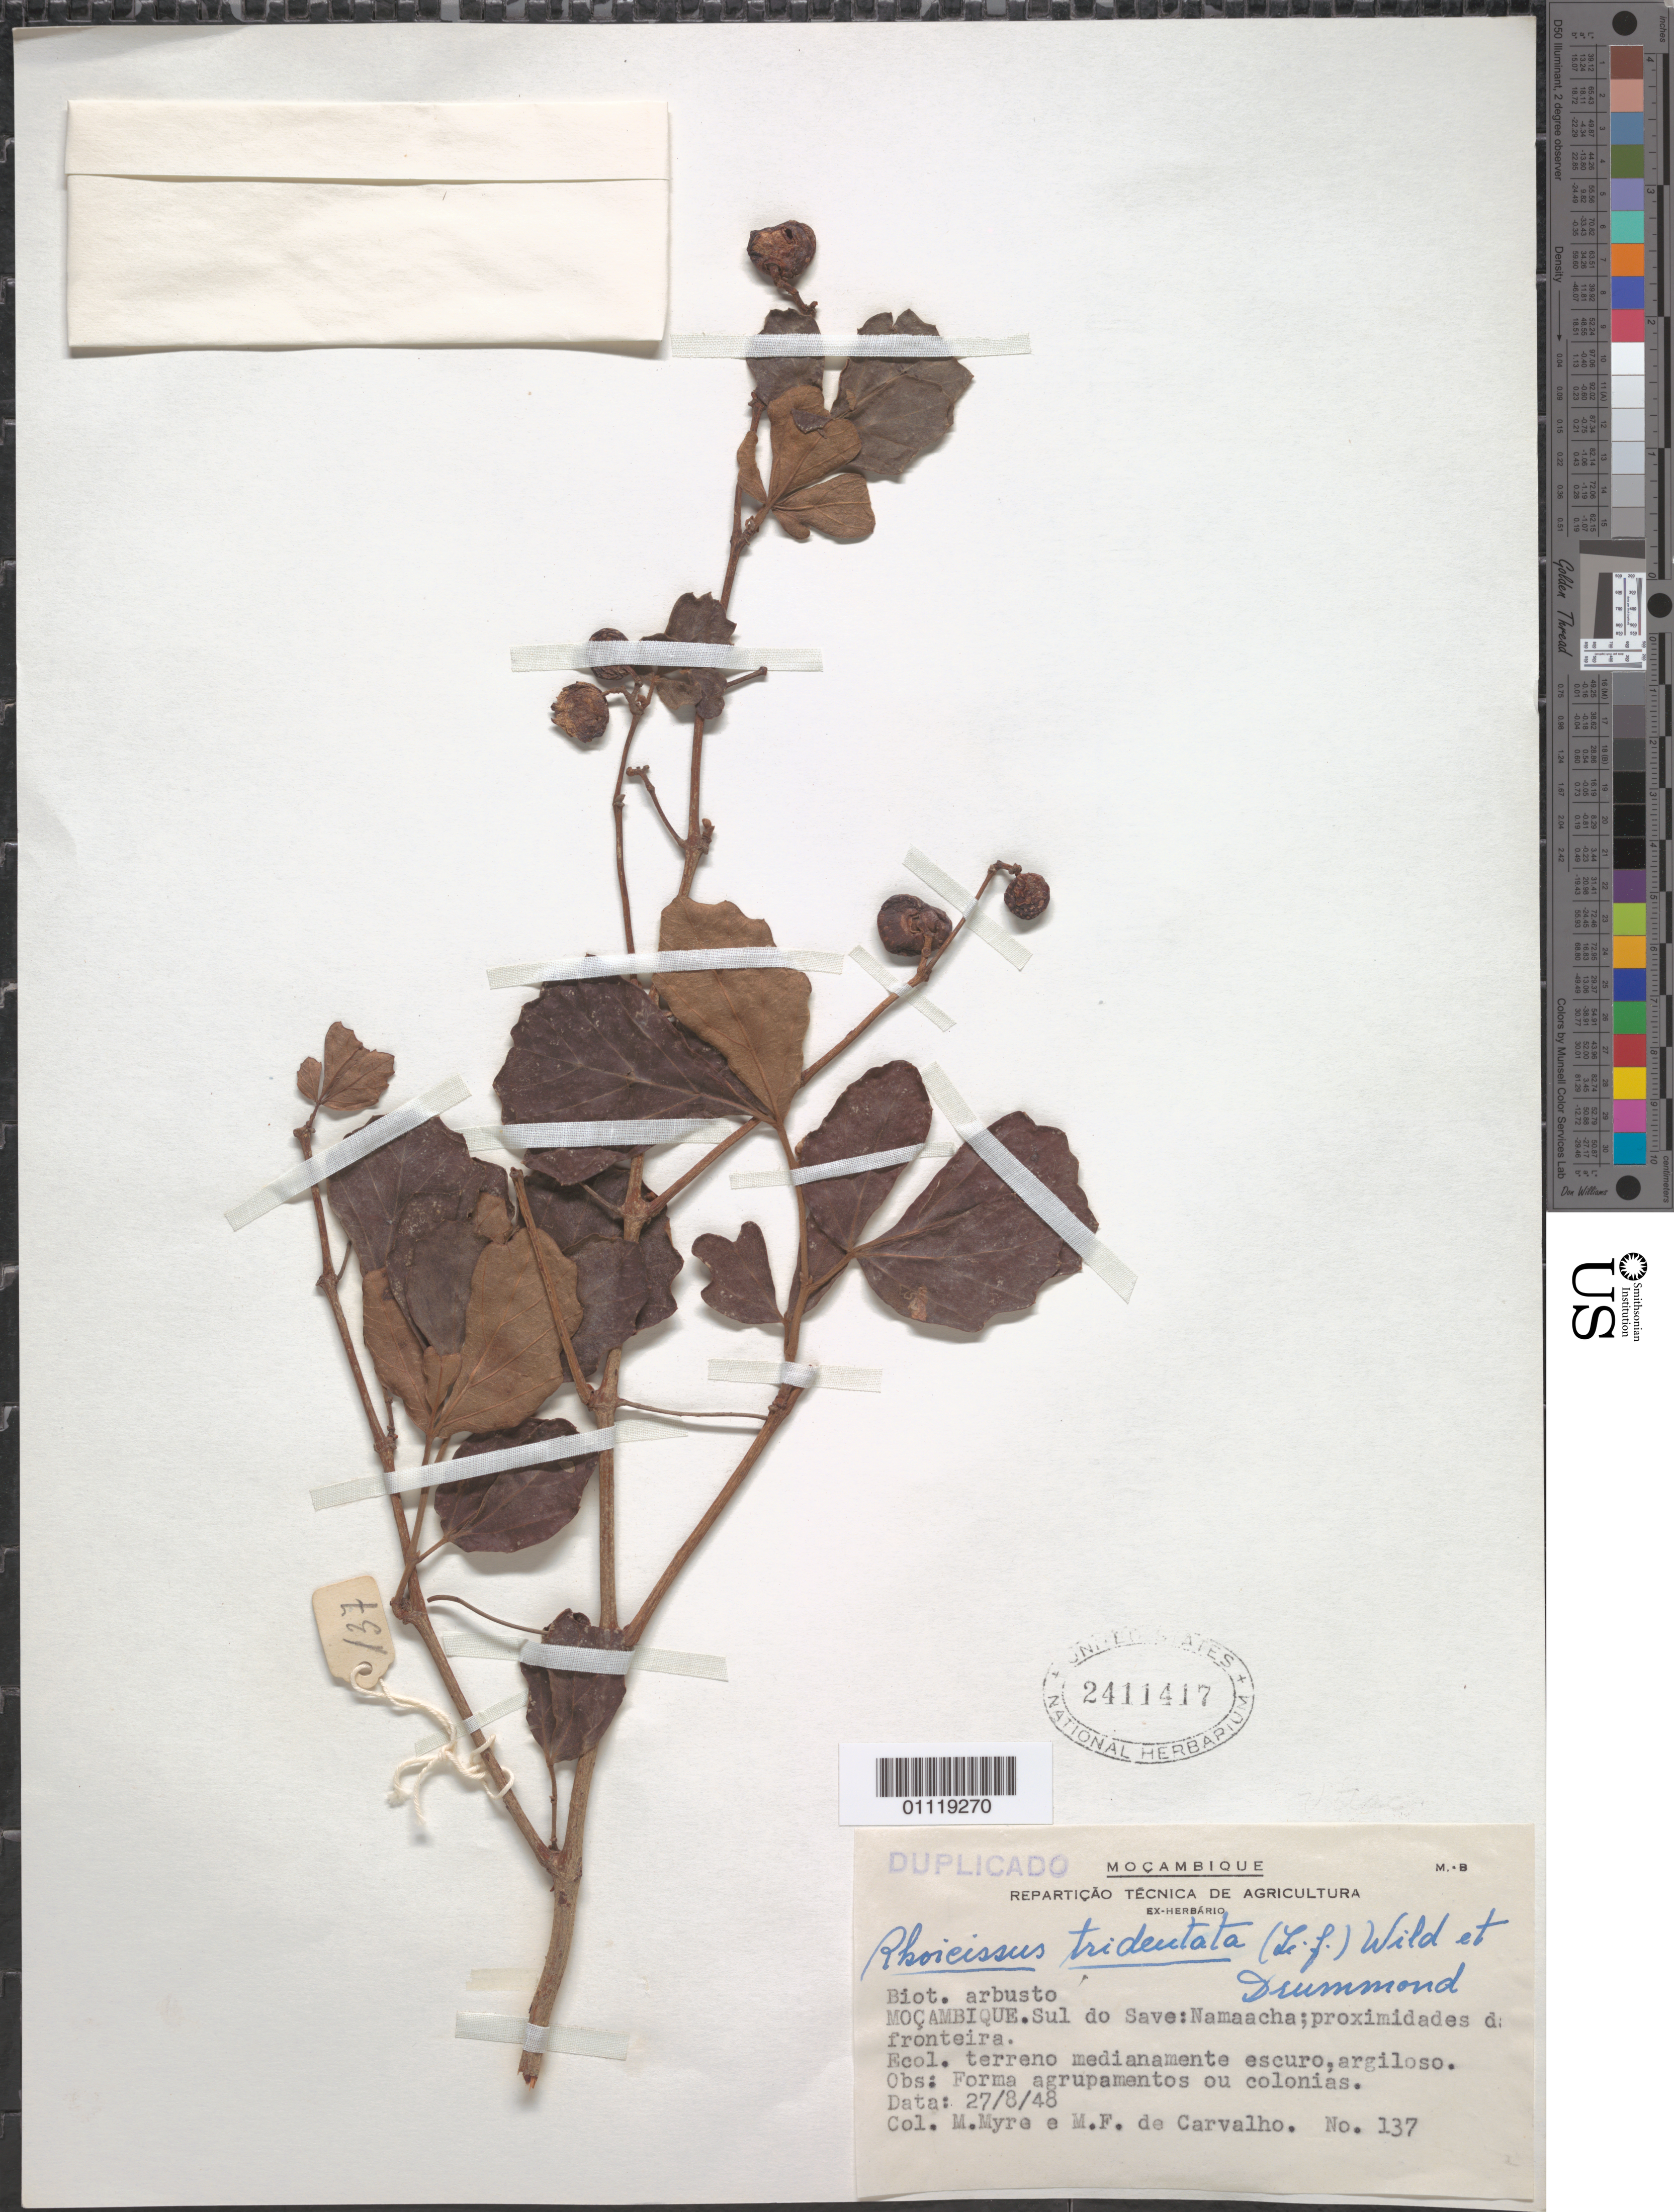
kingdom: Plantae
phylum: Tracheophyta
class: Magnoliopsida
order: Vitales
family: Vitaceae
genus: Rhoicissus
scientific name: Rhoicissus tridentata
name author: (L. f.) Wild & R.B. Drumm.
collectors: Myre, M. & M. Fidalgo de Carvalho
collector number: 137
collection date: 1948-08-27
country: Mozambique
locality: Sul do Save: Namaacha.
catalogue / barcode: US 2411417